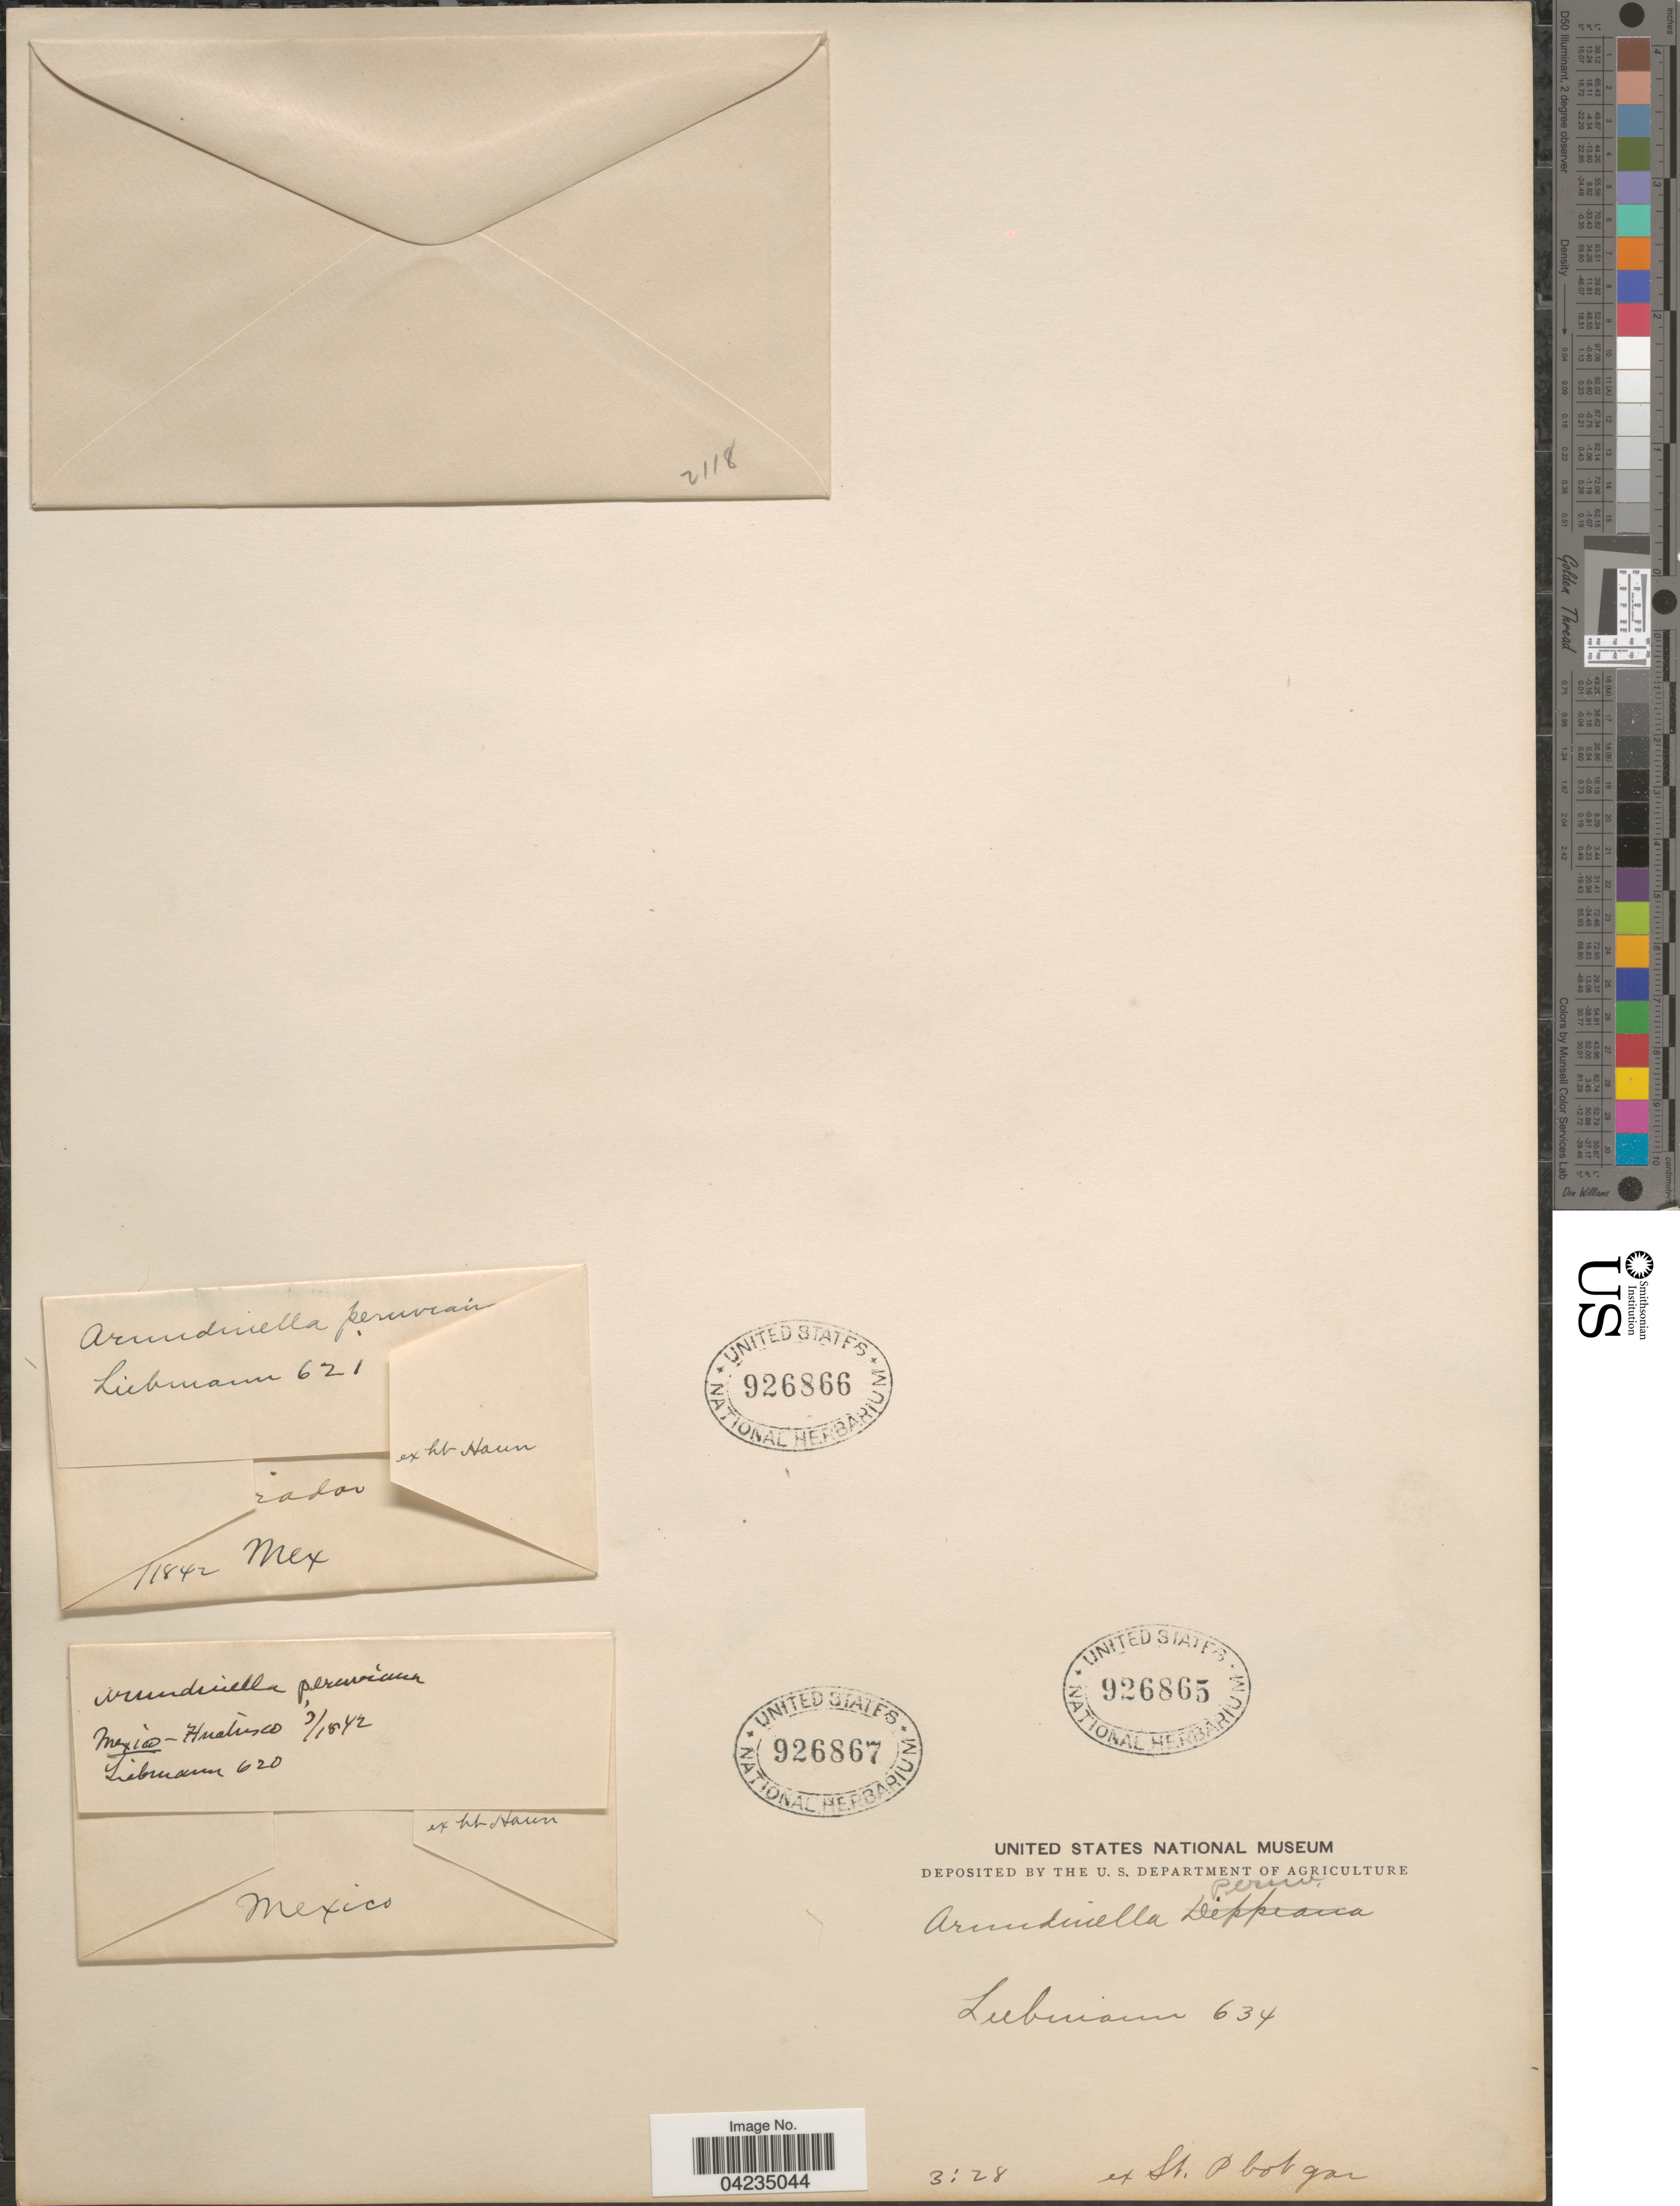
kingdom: Plantae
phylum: Tracheophyta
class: Liliopsida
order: Poales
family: Poaceae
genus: Arundinella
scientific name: Arundinella berteroniana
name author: (Schult.) Hitchc. & Chase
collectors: Liebmann, --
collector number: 621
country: Mexico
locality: [illegible text]rador.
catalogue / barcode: US 926866